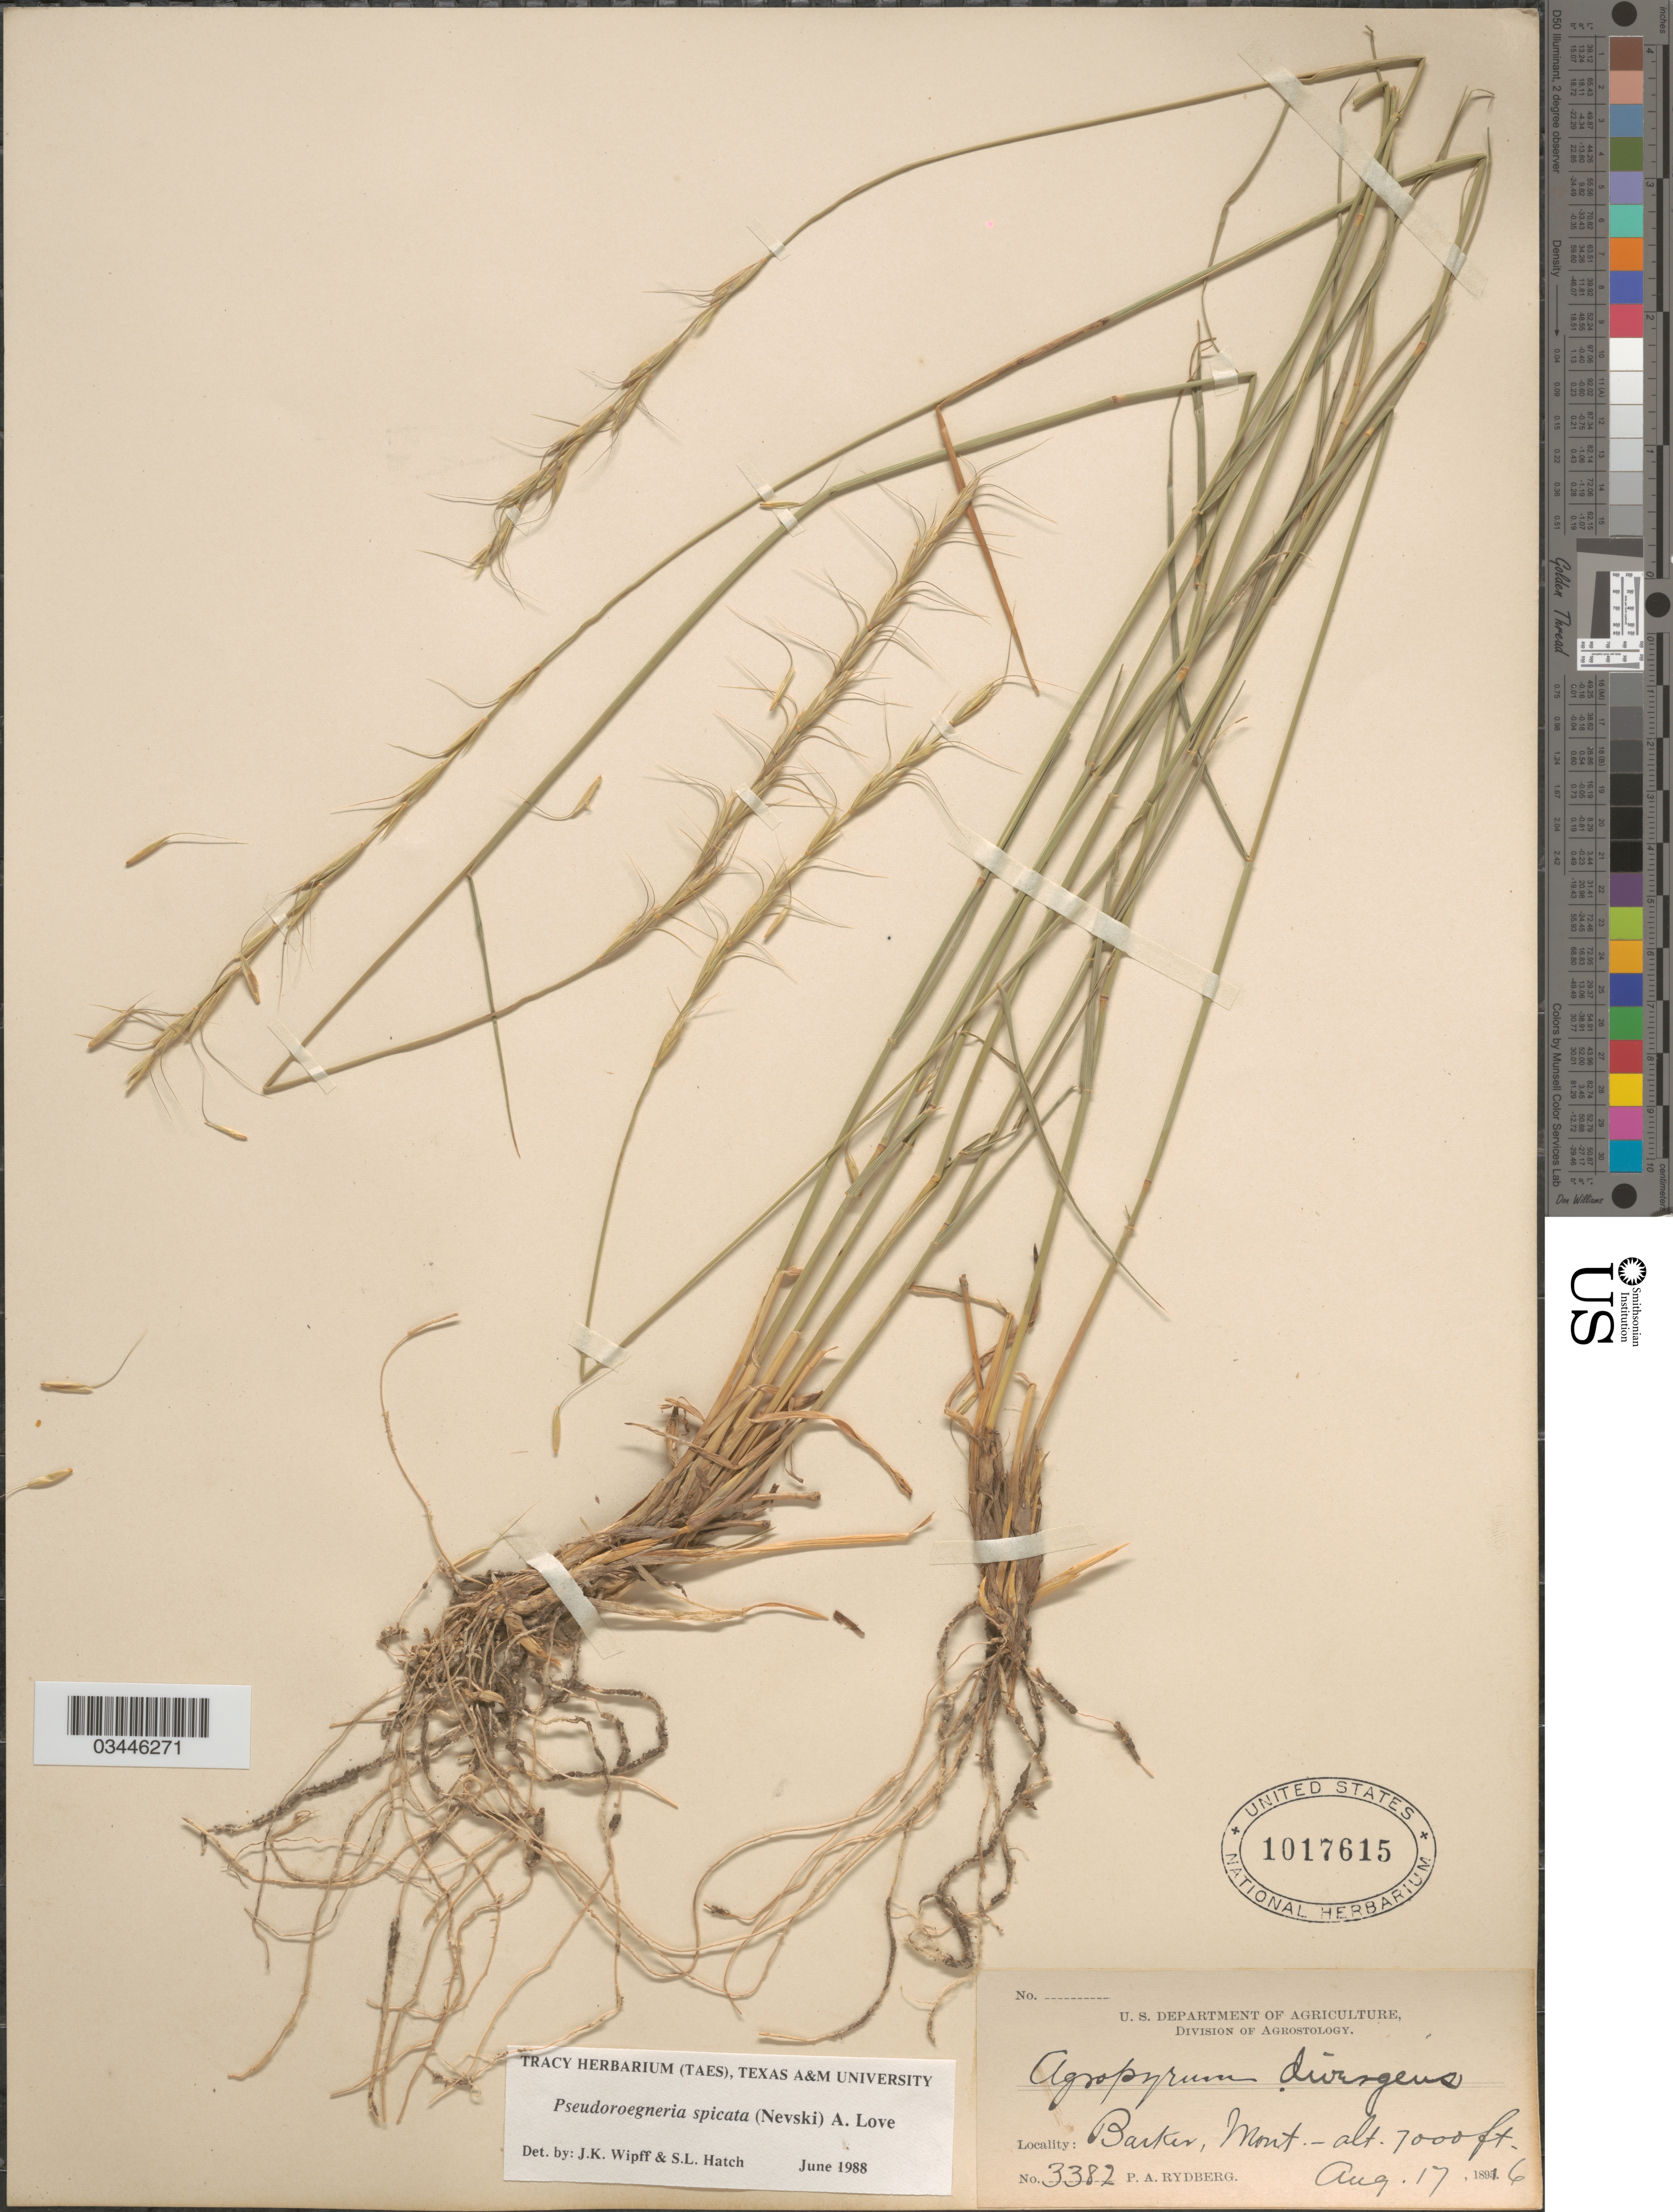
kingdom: Plantae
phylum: Tracheophyta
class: Liliopsida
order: Poales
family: Poaceae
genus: Pseudoroegneria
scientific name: Pseudoroegneria spicata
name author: (Pursh) Á. Löve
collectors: P. A. Rydberg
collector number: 3382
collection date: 1896-08-17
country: United States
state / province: Montana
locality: Barker.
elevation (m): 2134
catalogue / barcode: US 1017615